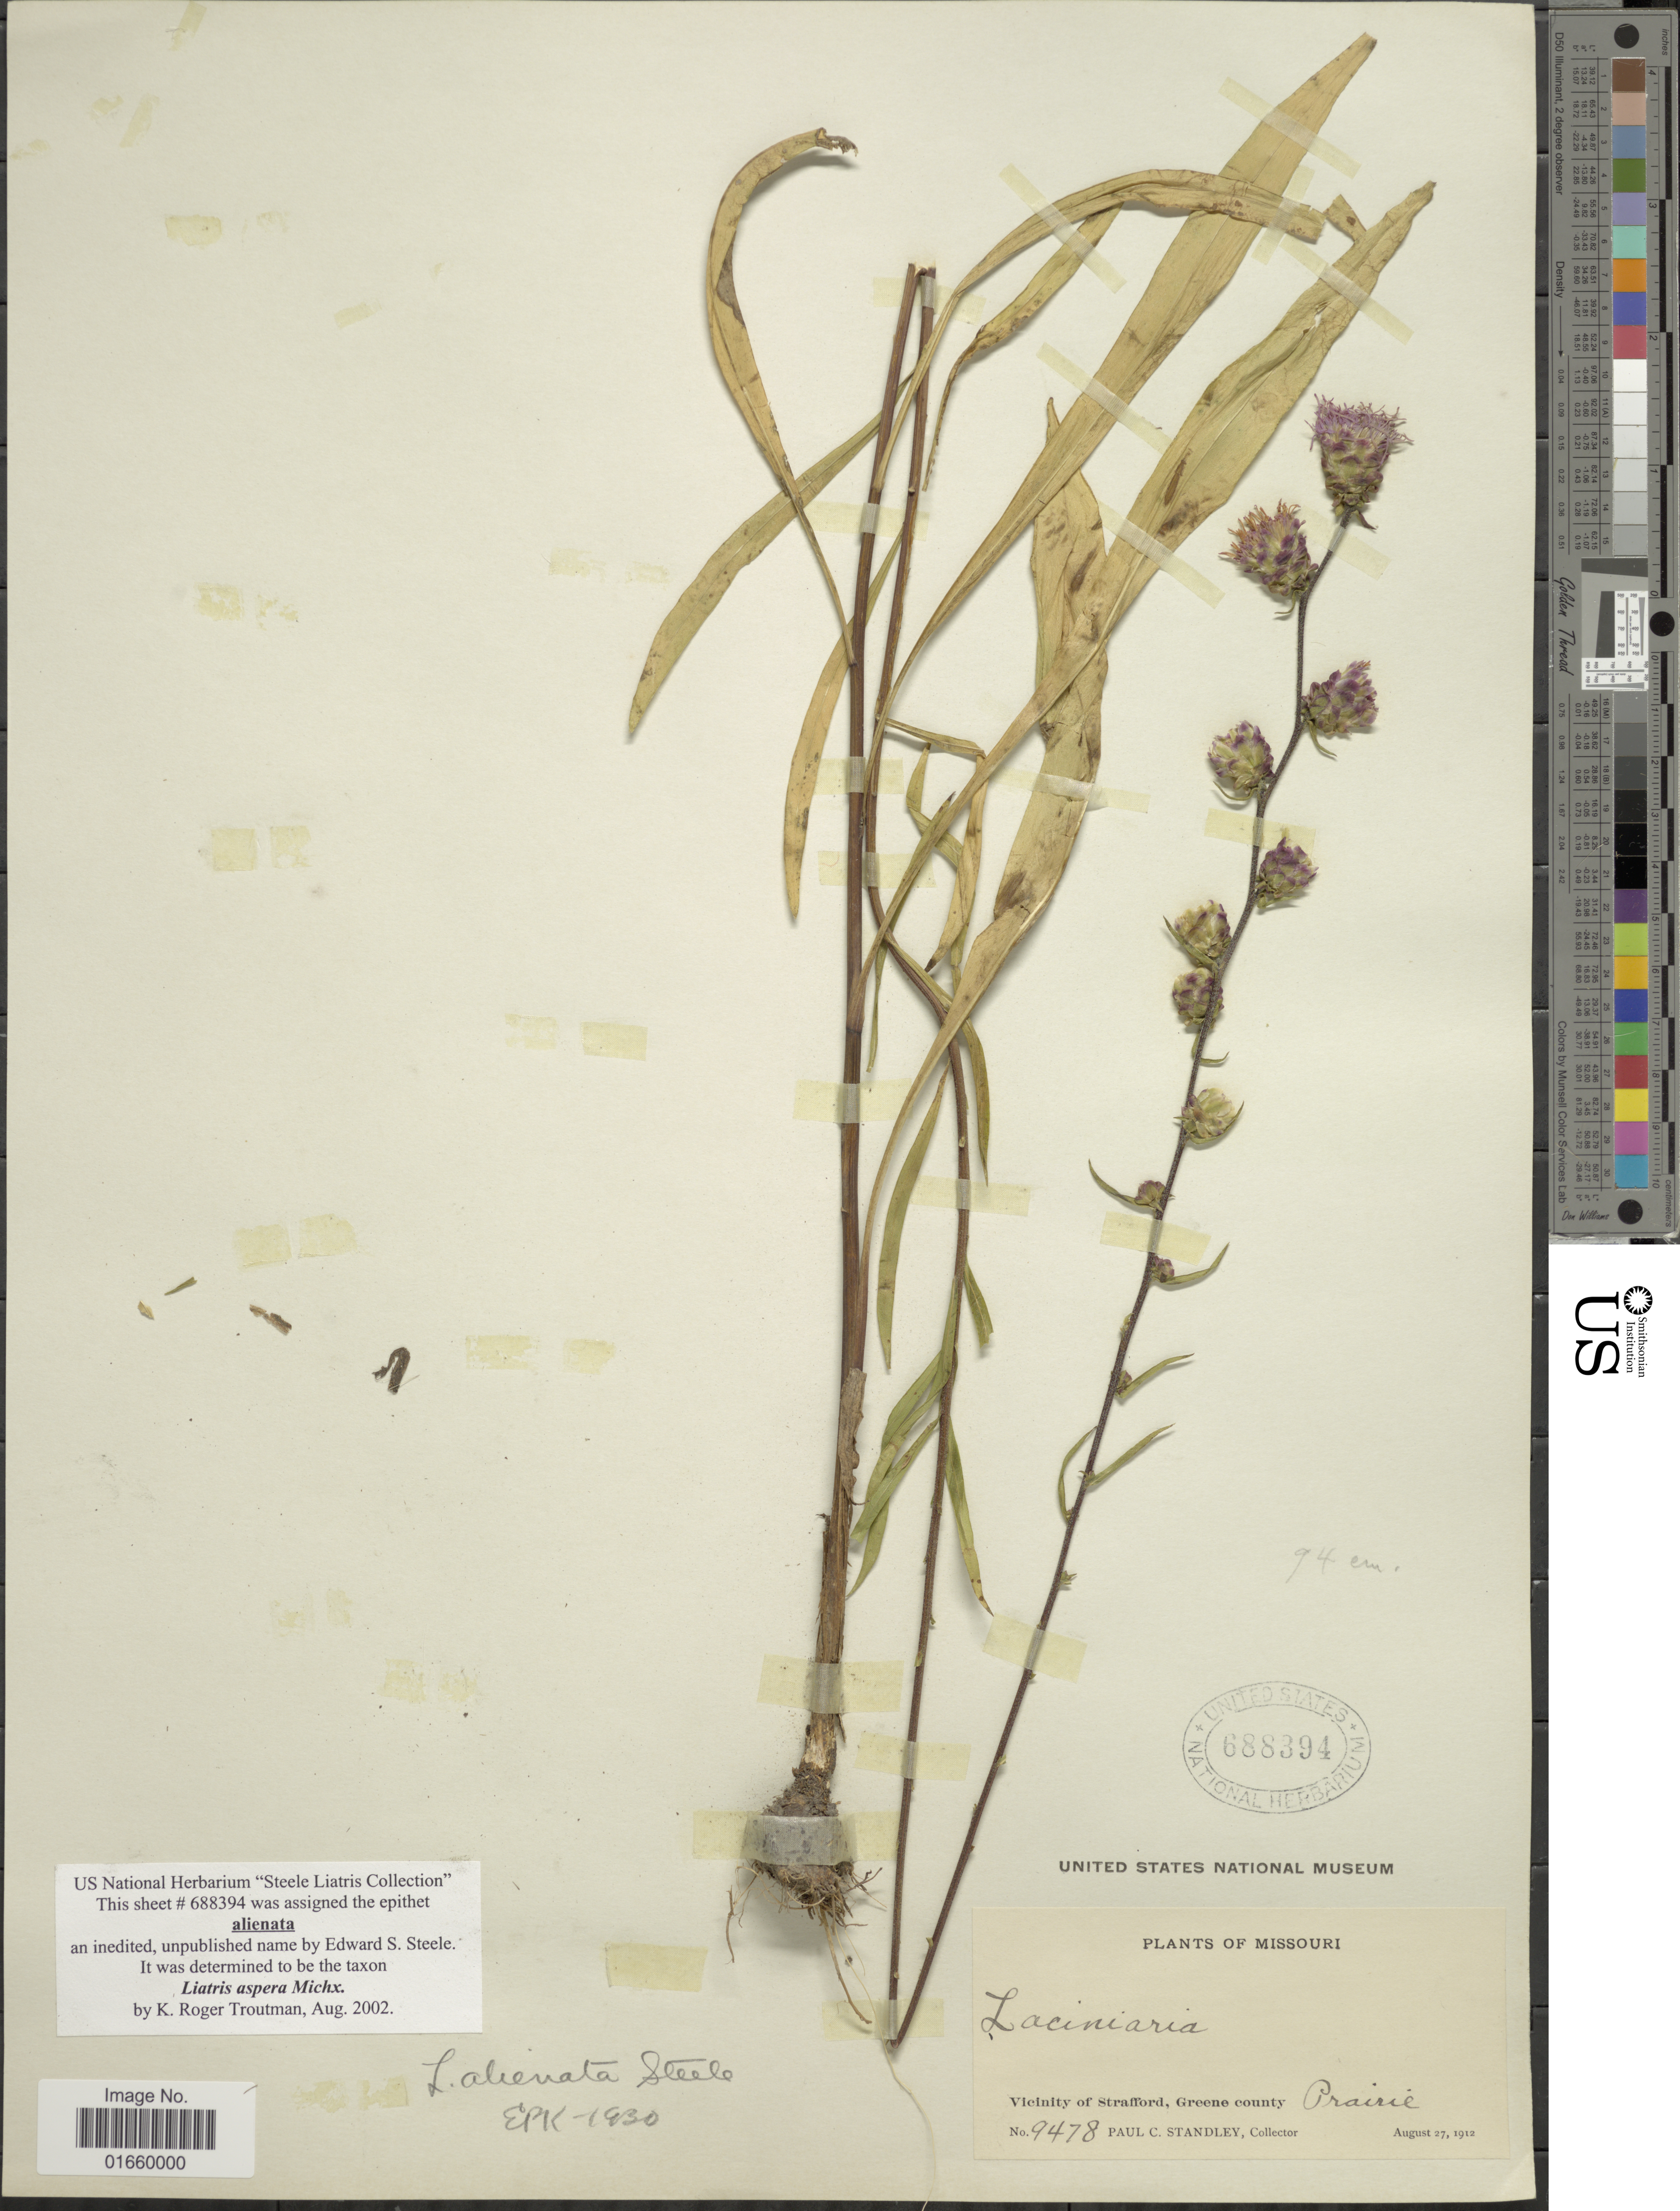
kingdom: Plantae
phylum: Tracheophyta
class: Magnoliopsida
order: Asterales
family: Asteraceae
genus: Liatris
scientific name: Liatris aspera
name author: Michx.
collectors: P. C. Standley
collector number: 9478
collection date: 1912-08-27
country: United States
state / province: Missouri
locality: Vicinity of Strafford, Greene county, Prairie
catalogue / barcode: US 688394